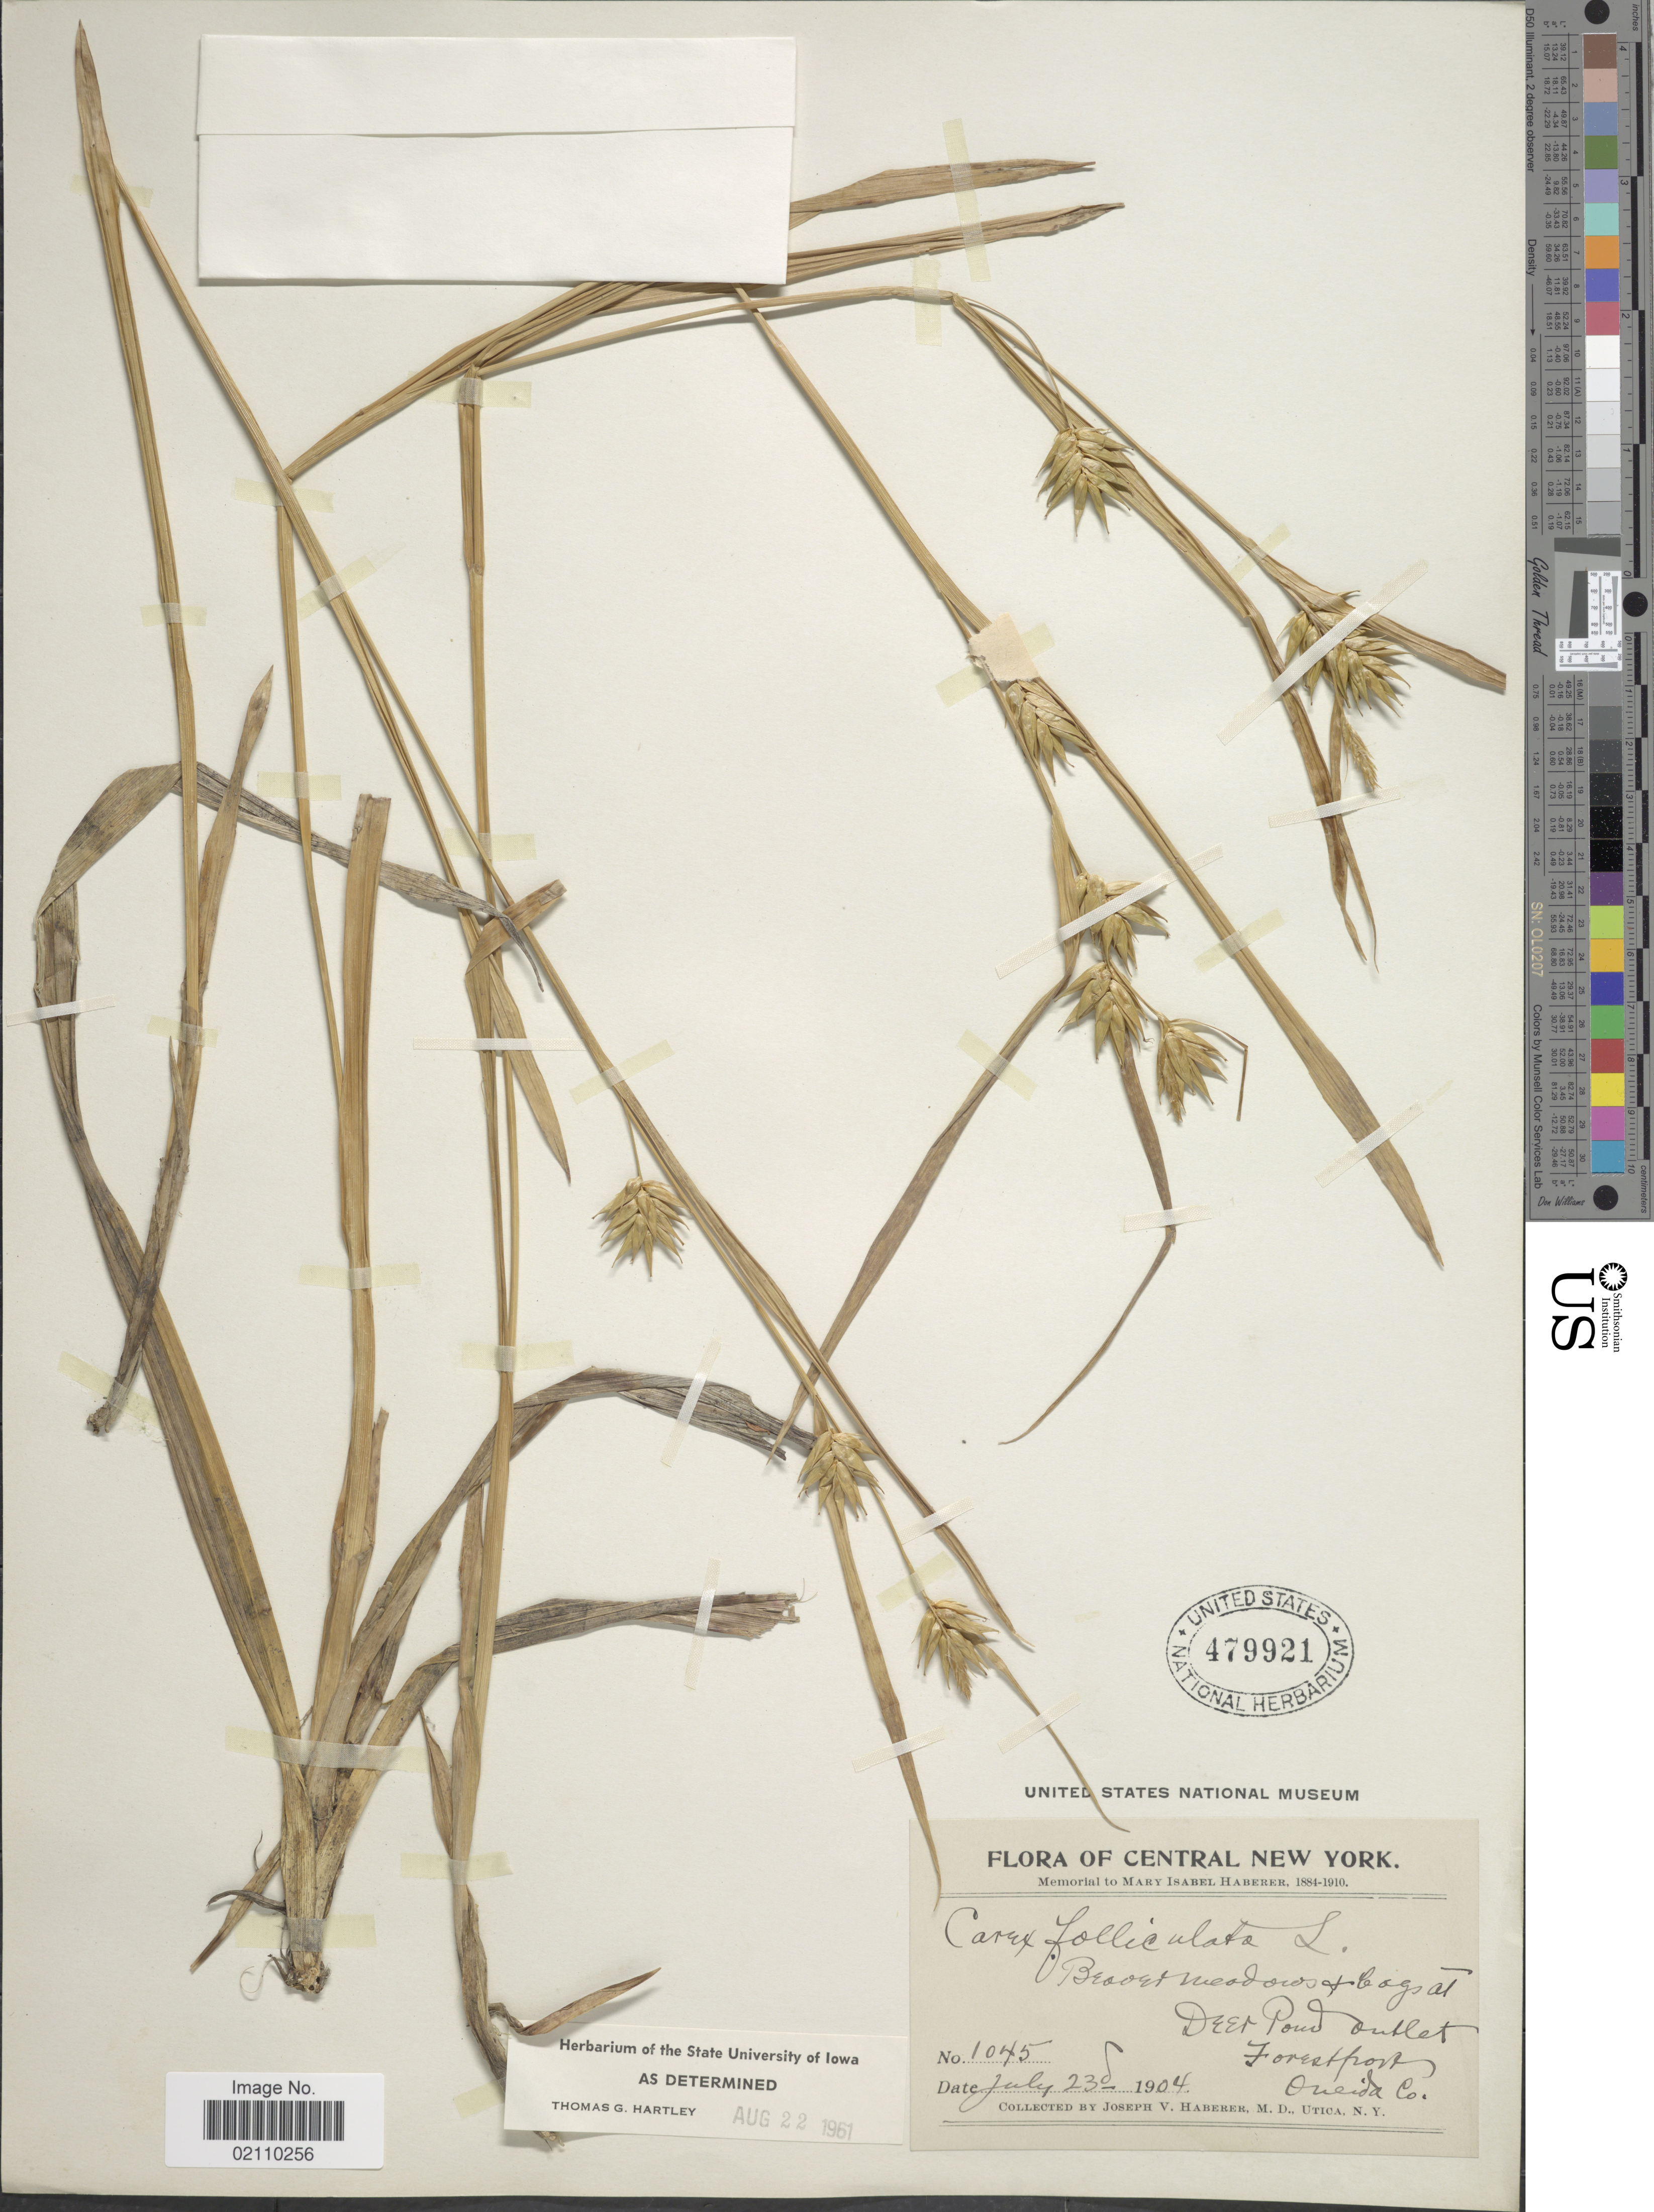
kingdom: Plantae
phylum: Tracheophyta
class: Liliopsida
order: Poales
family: Cyperaceae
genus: Carex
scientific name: Carex folliculata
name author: L.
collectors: J. V. Haberer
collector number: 1045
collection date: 1904-07-23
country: United States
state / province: New York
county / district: Oneida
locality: Central New York, Beaver meadows + bogs at Deer Pond outlet, Forestport, Oneida Co.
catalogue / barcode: US 479921